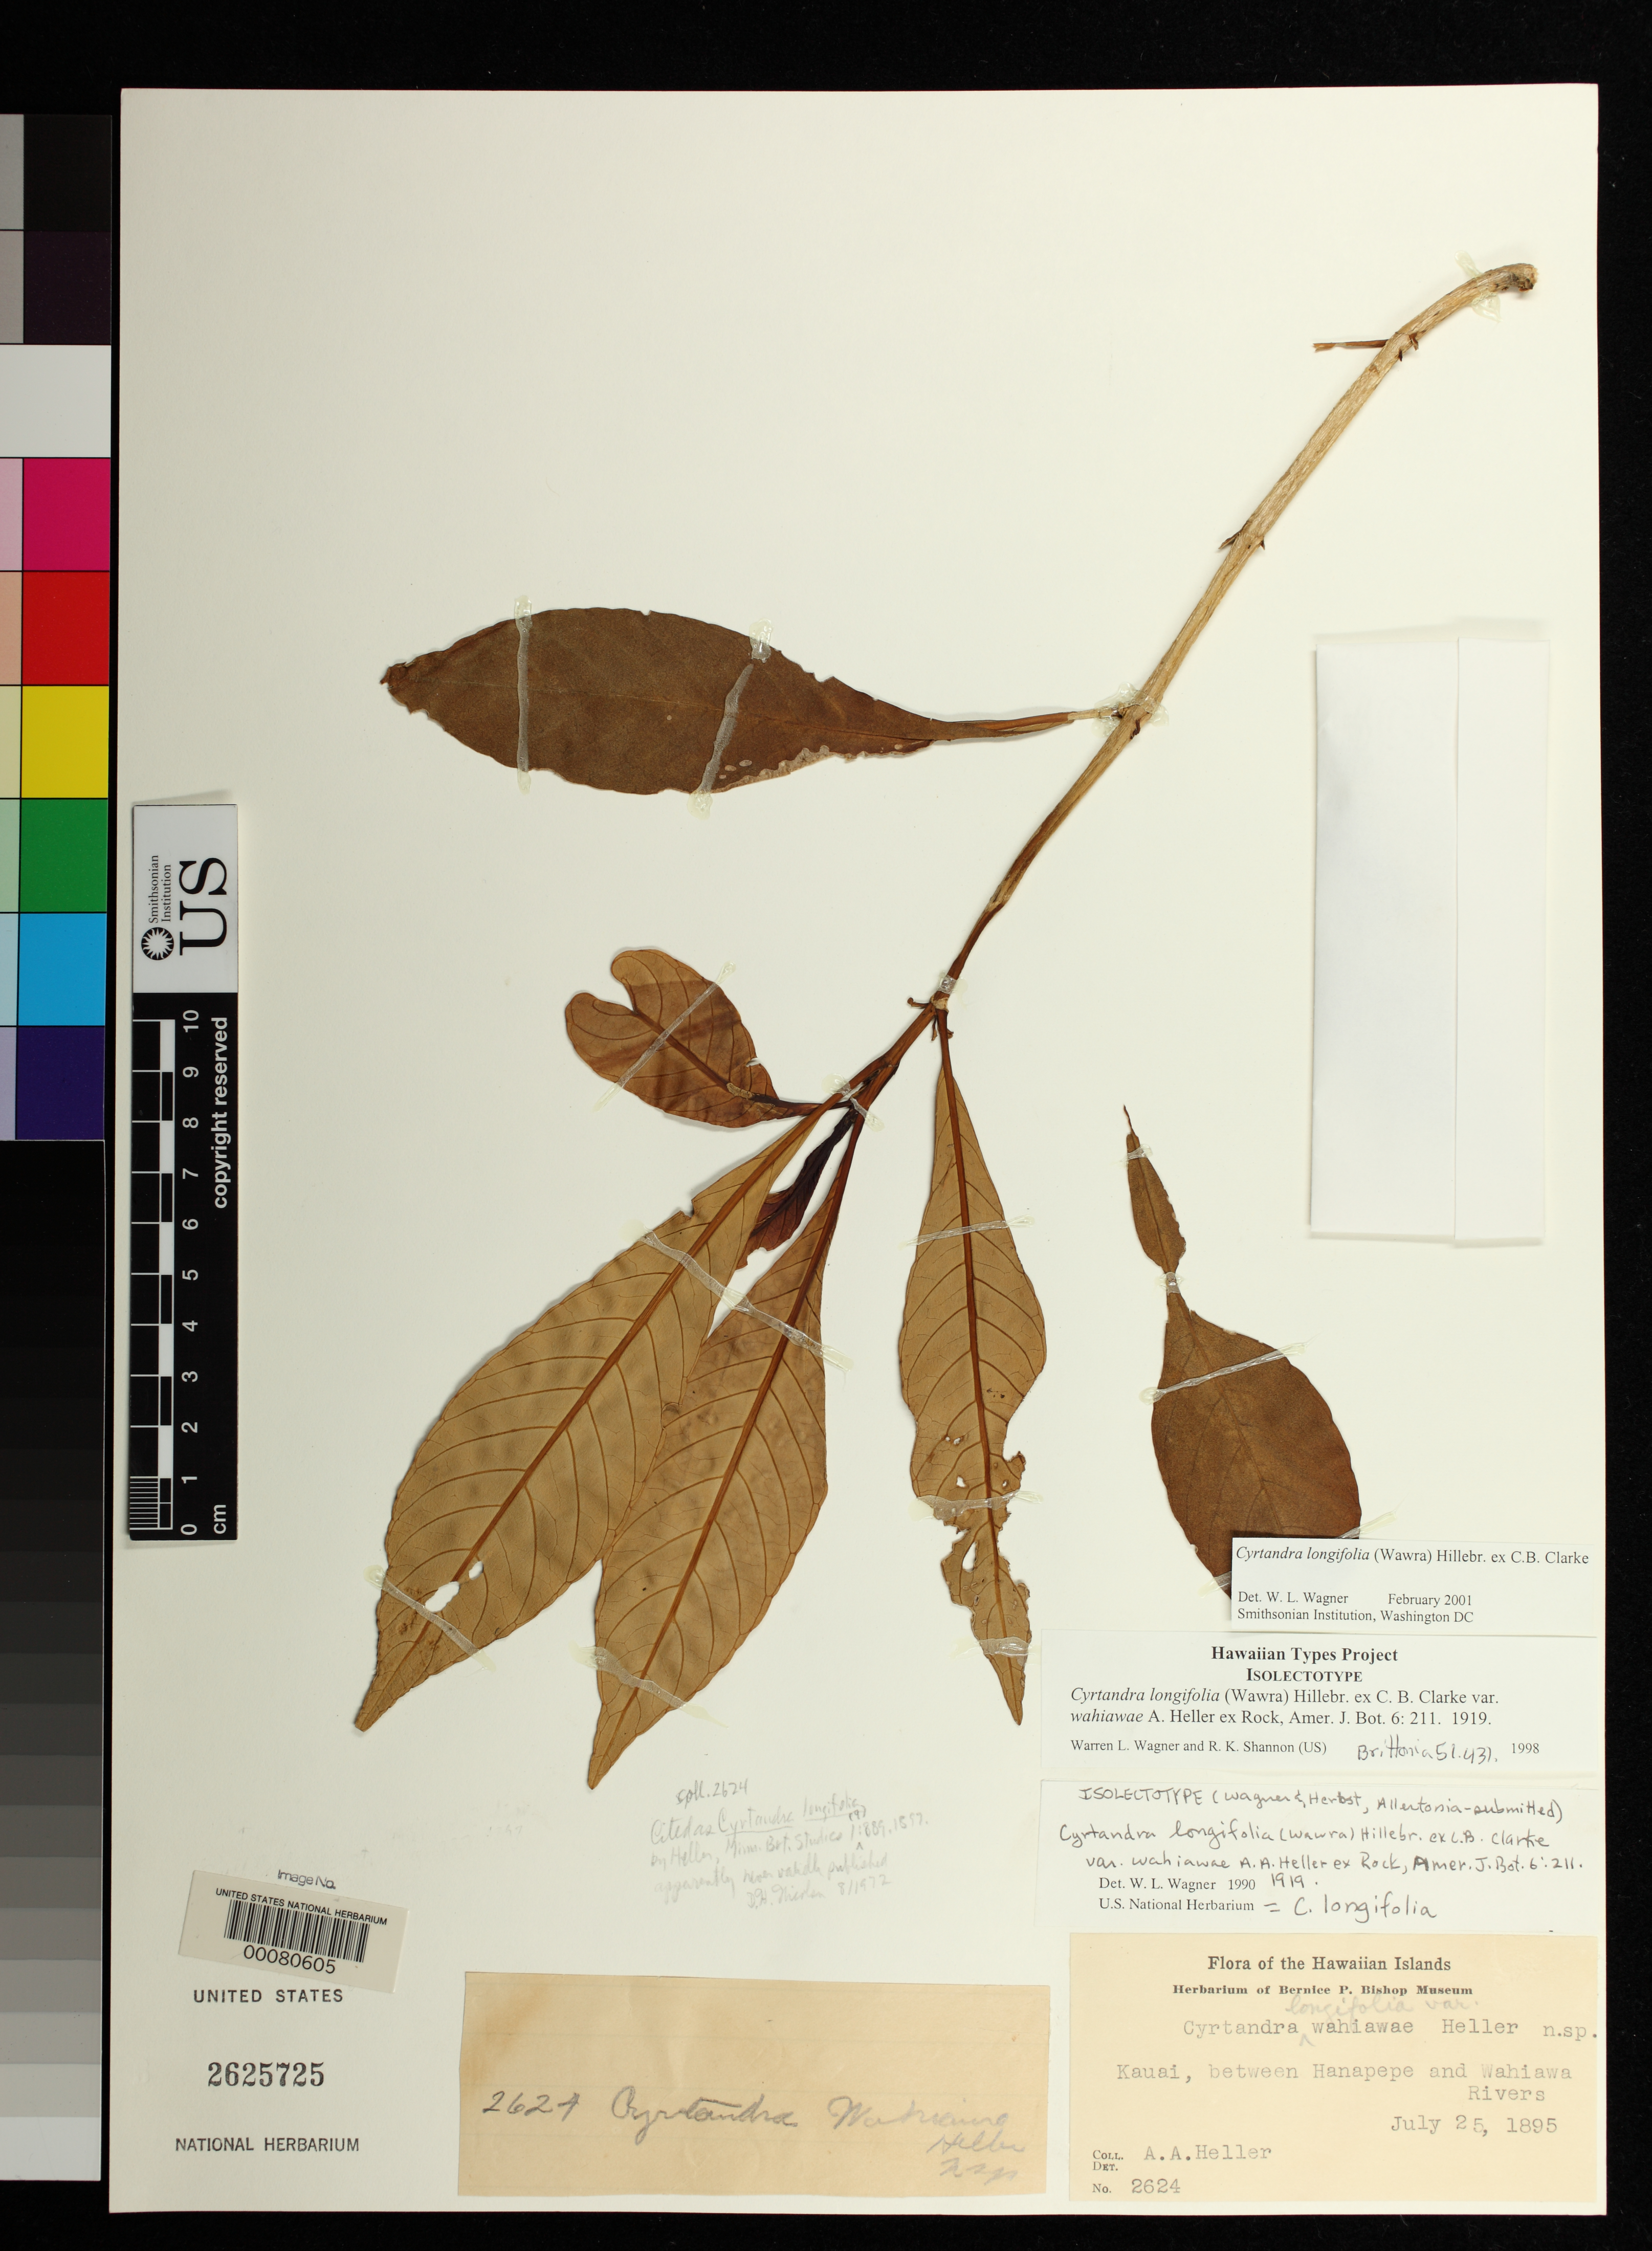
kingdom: Plantae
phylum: Tracheophyta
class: Magnoliopsida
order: Lamiales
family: Gesneriaceae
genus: Cyrtandra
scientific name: Cyrtandra longifolia var. wahiawae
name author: Rock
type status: Isolectotype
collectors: A. A. Heller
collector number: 2624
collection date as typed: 25 Jul 1895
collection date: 1895-07-25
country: United States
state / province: Hawaii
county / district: Kauai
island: Kaua'i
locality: Kauai, between Hanapepe and Wahiawa Rivers.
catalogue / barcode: US 2625725